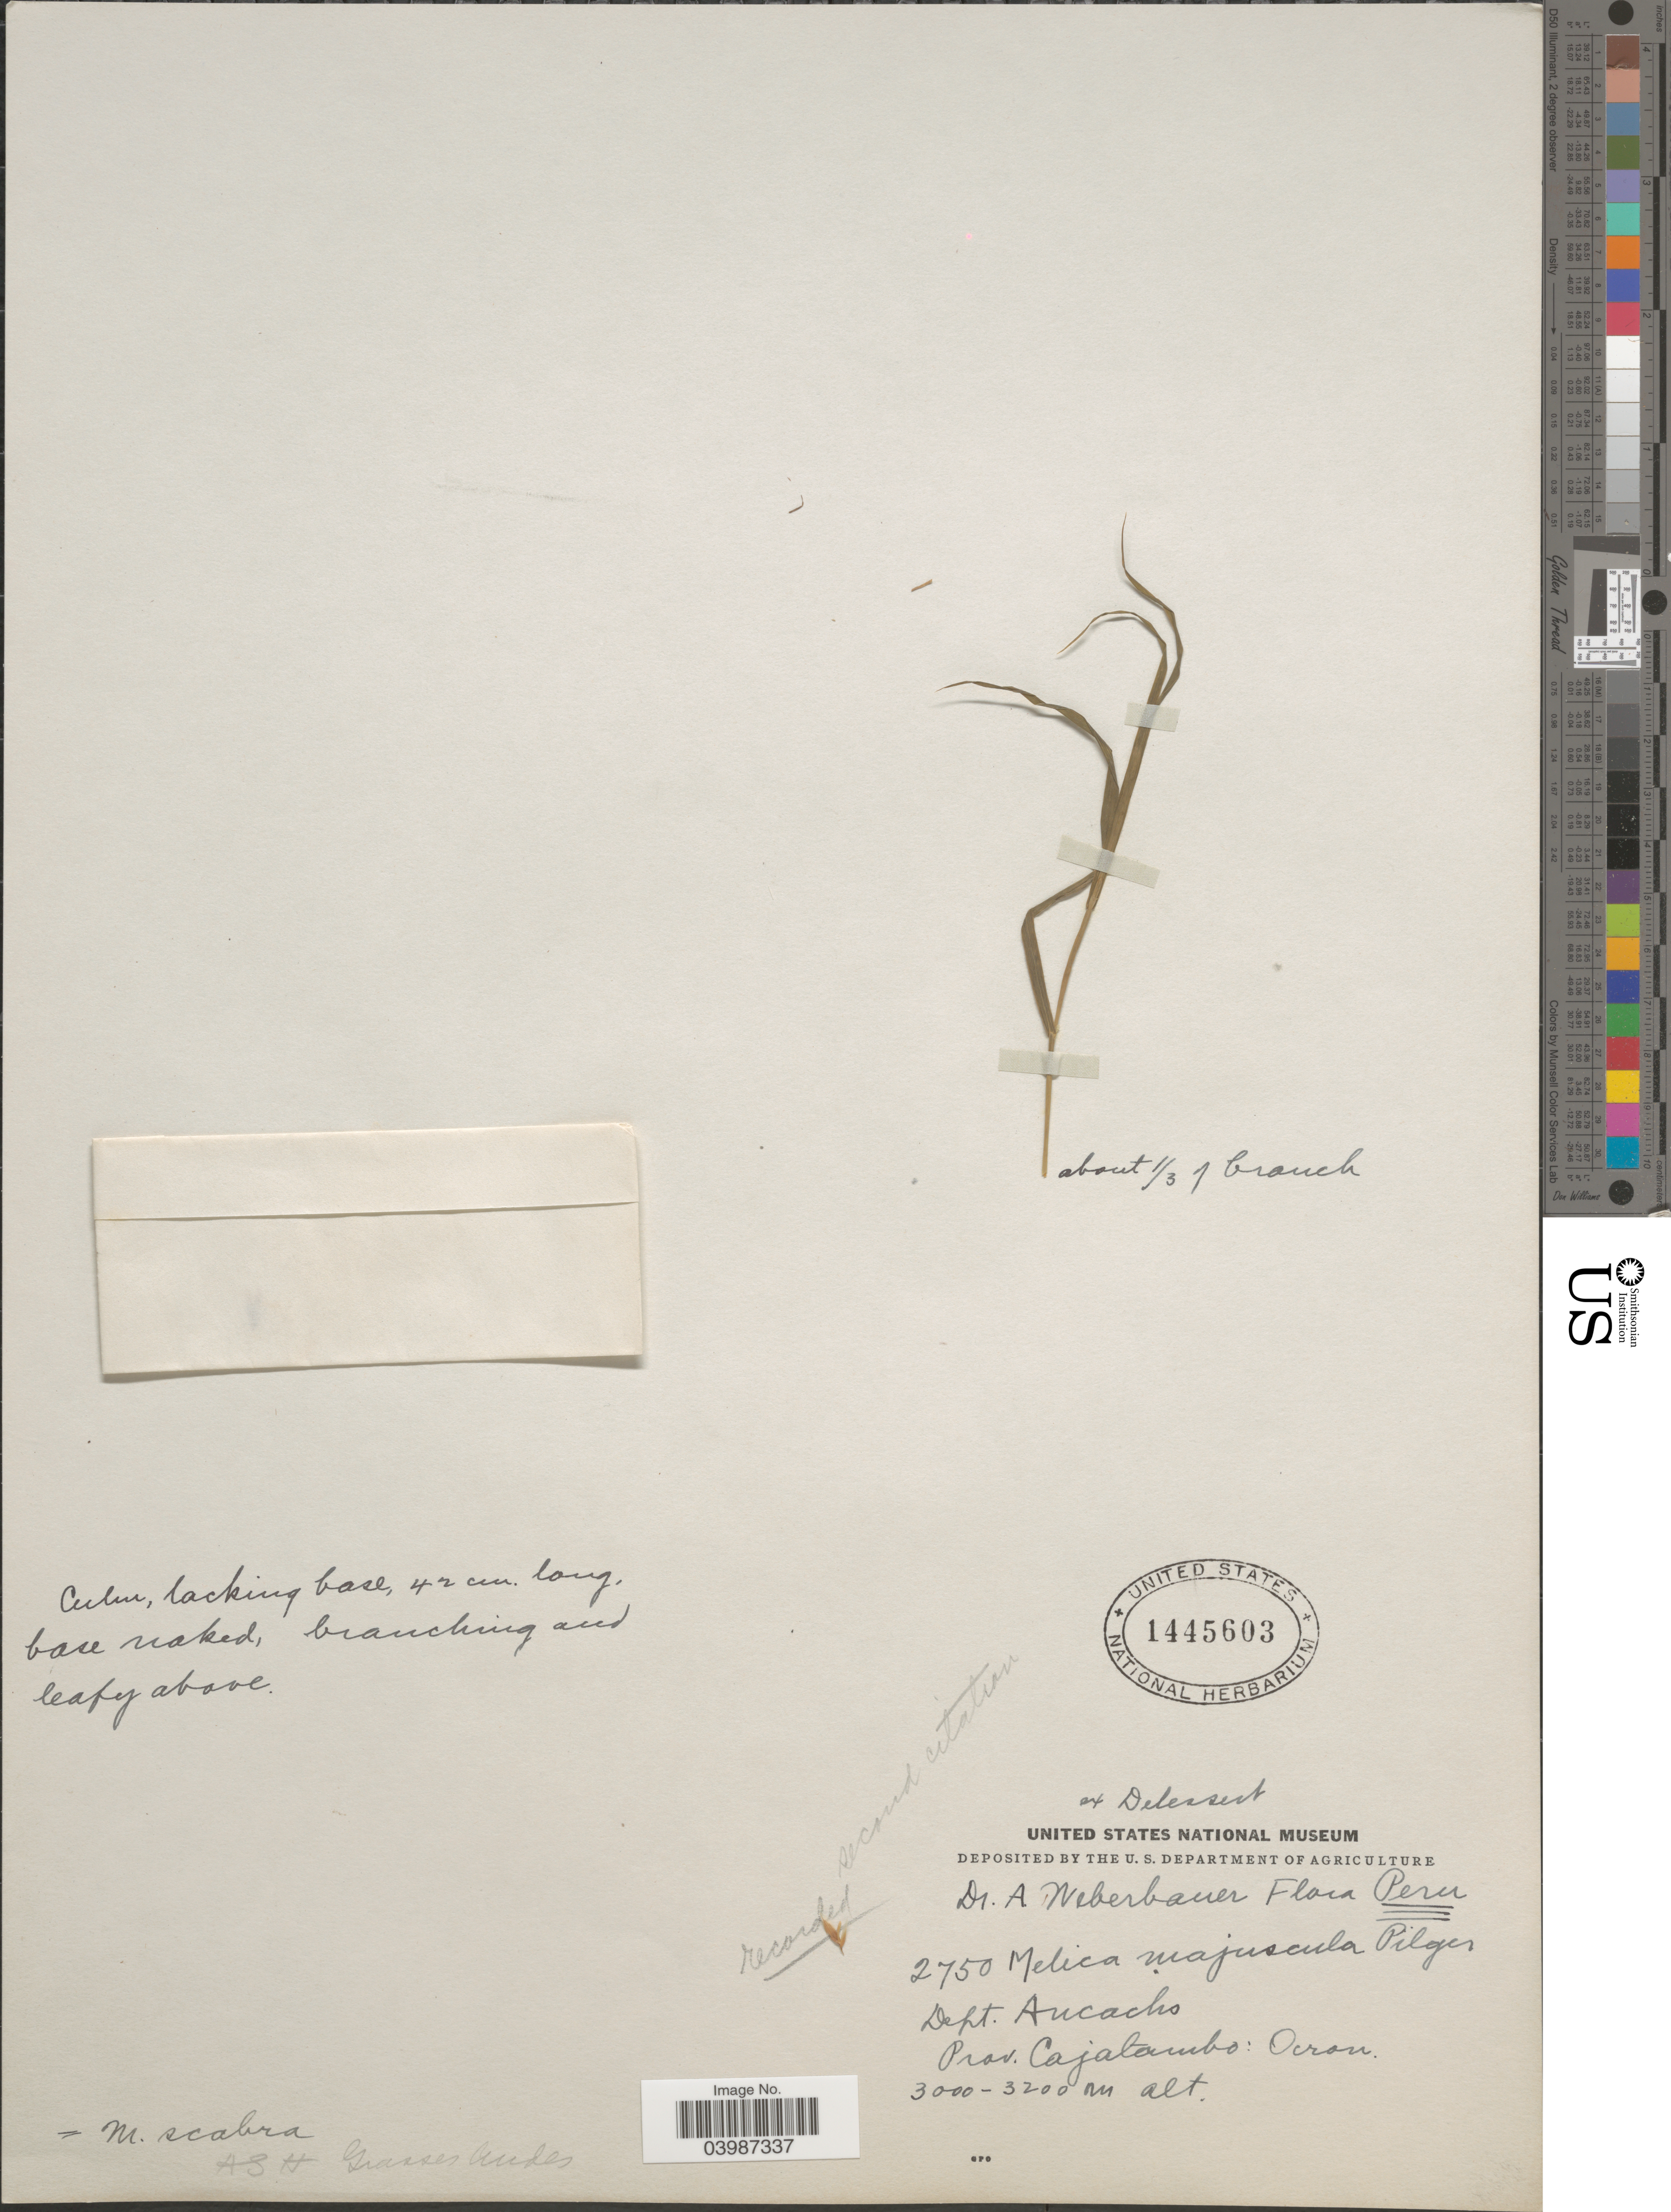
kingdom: Plantae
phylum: Tracheophyta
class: Liliopsida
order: Poales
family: Poaceae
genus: Melica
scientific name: Melica scabra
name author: Kunth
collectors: A. Weberbauer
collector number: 2750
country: Peru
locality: Dept. Ancachs. Prov. Cajatambo: Ocron.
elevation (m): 3000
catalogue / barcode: US 1445603